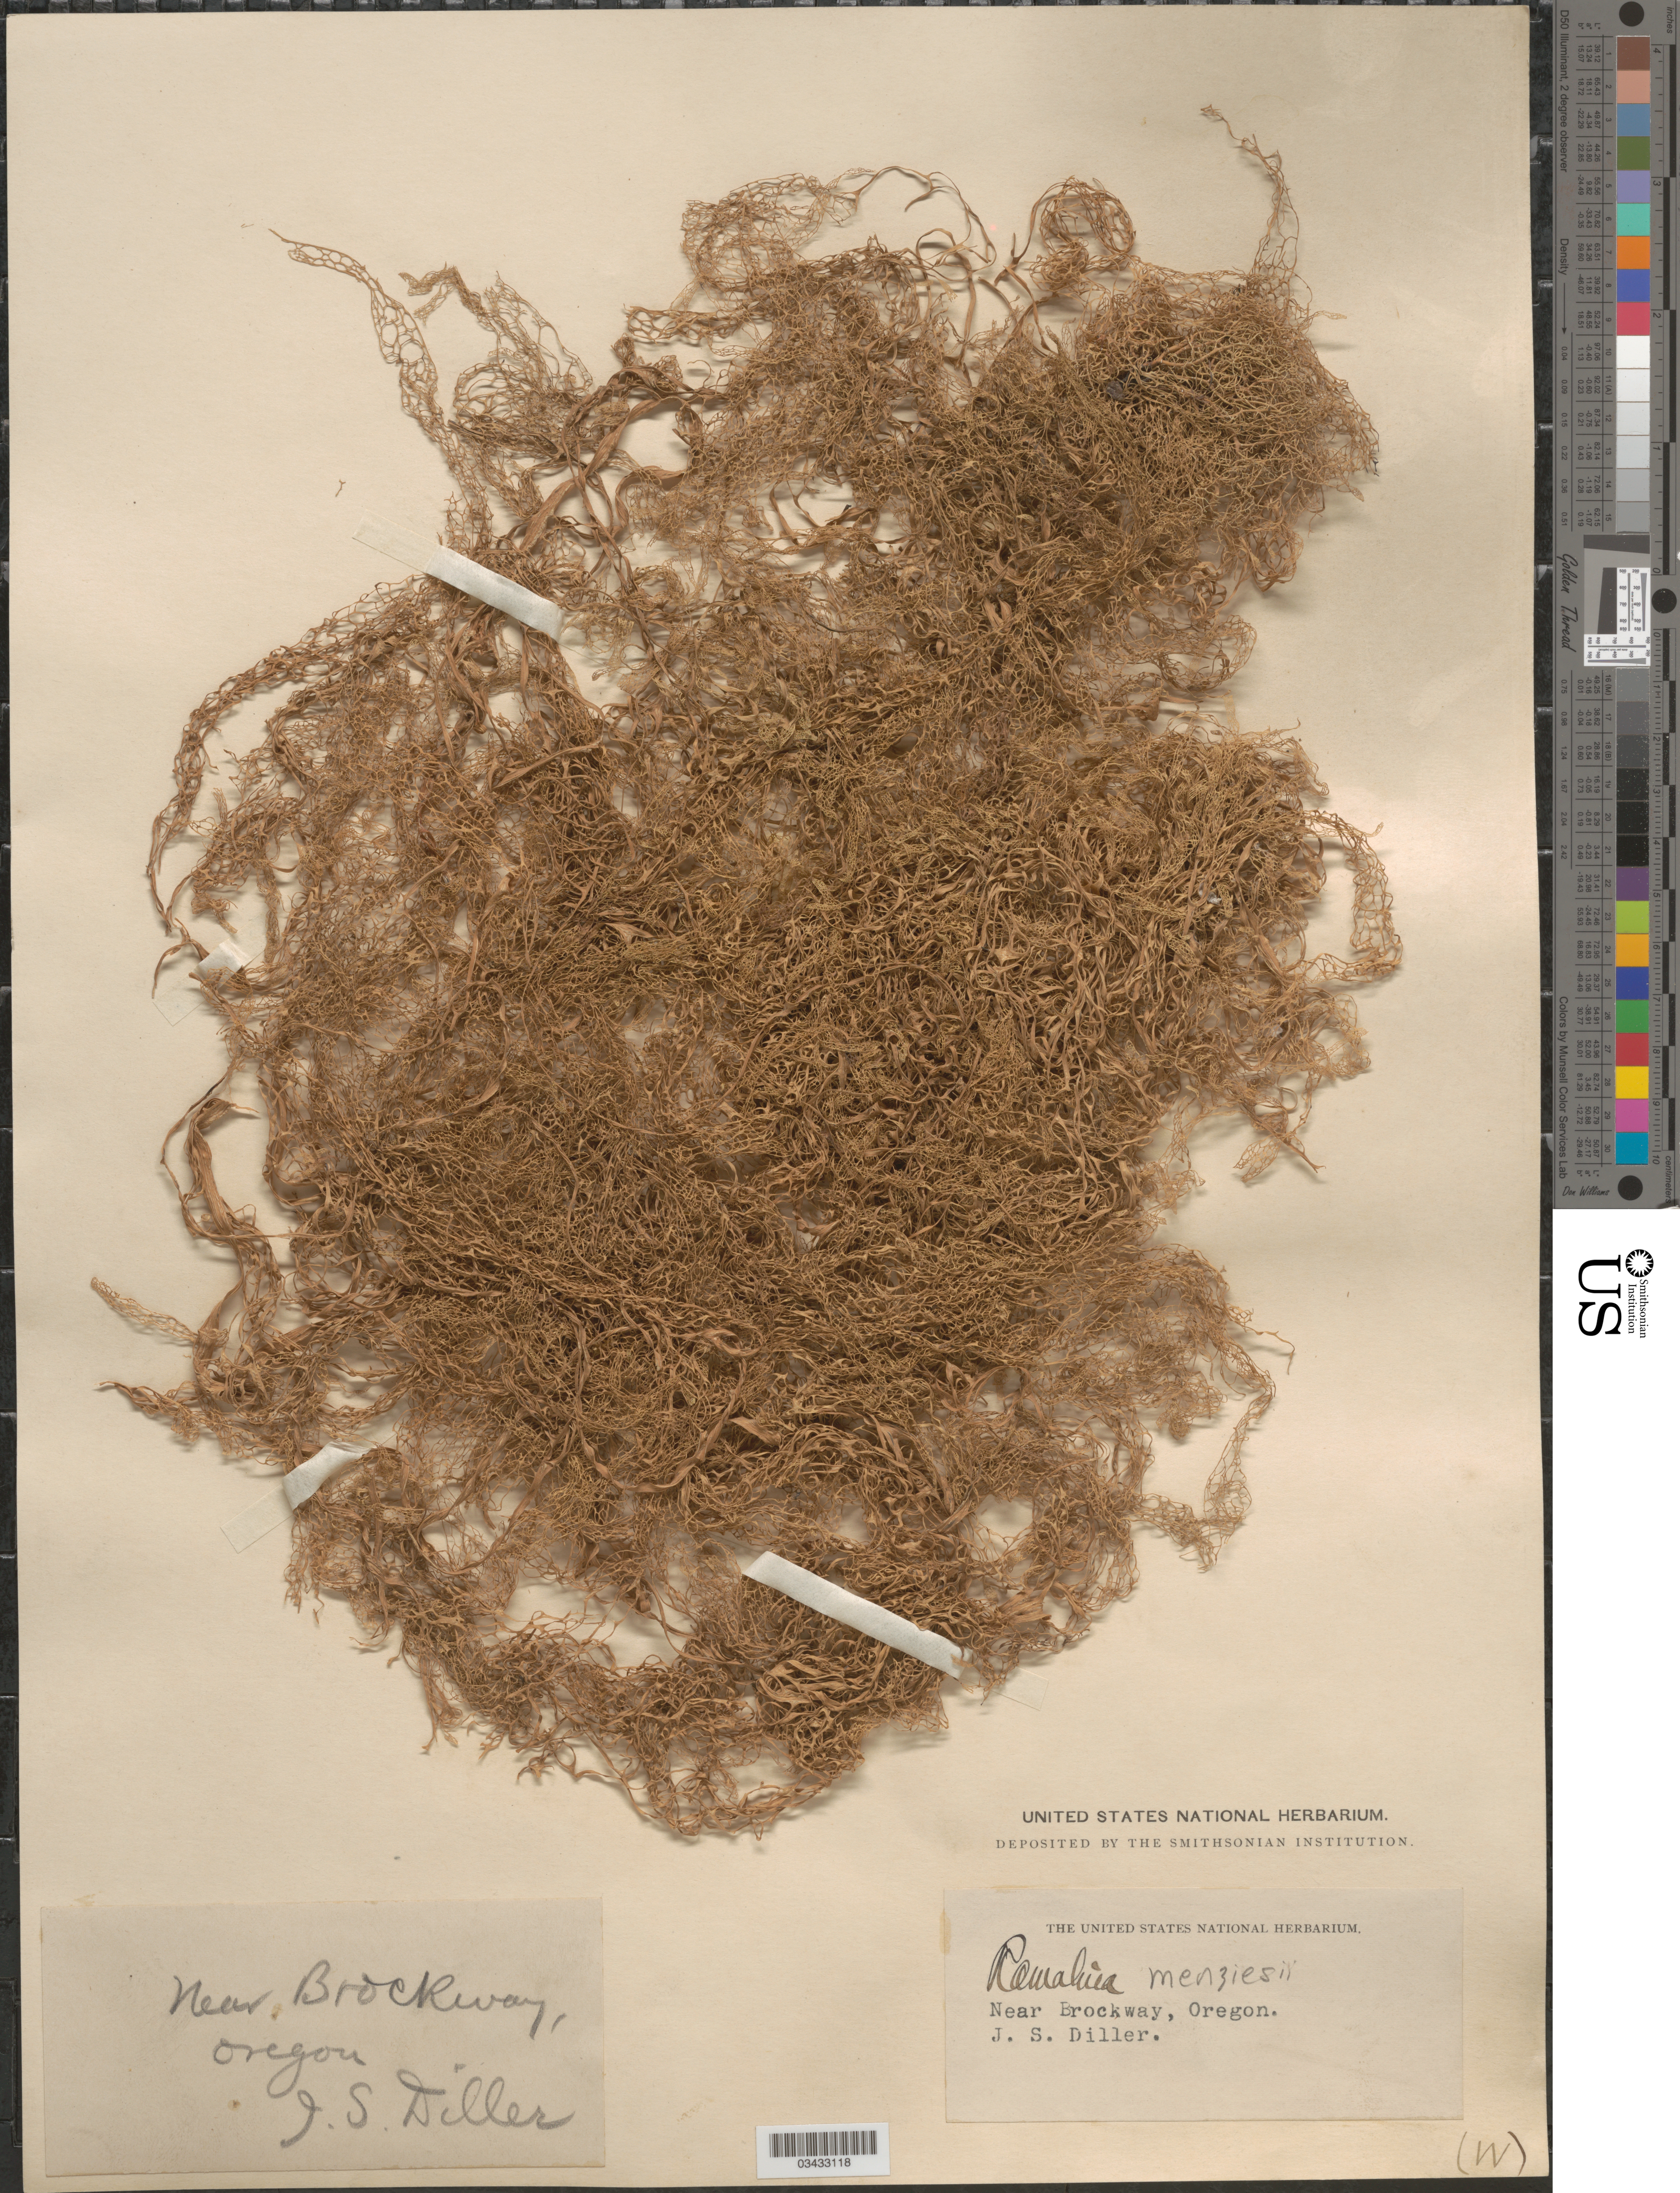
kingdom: Fungi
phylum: Ascomycota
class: Lecanoromycetes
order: Lecanorales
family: Ramalinaceae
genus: Ramalina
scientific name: Ramalina menziesii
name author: T. Taylor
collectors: J. Diller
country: United States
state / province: Oregon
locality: Near Brockway